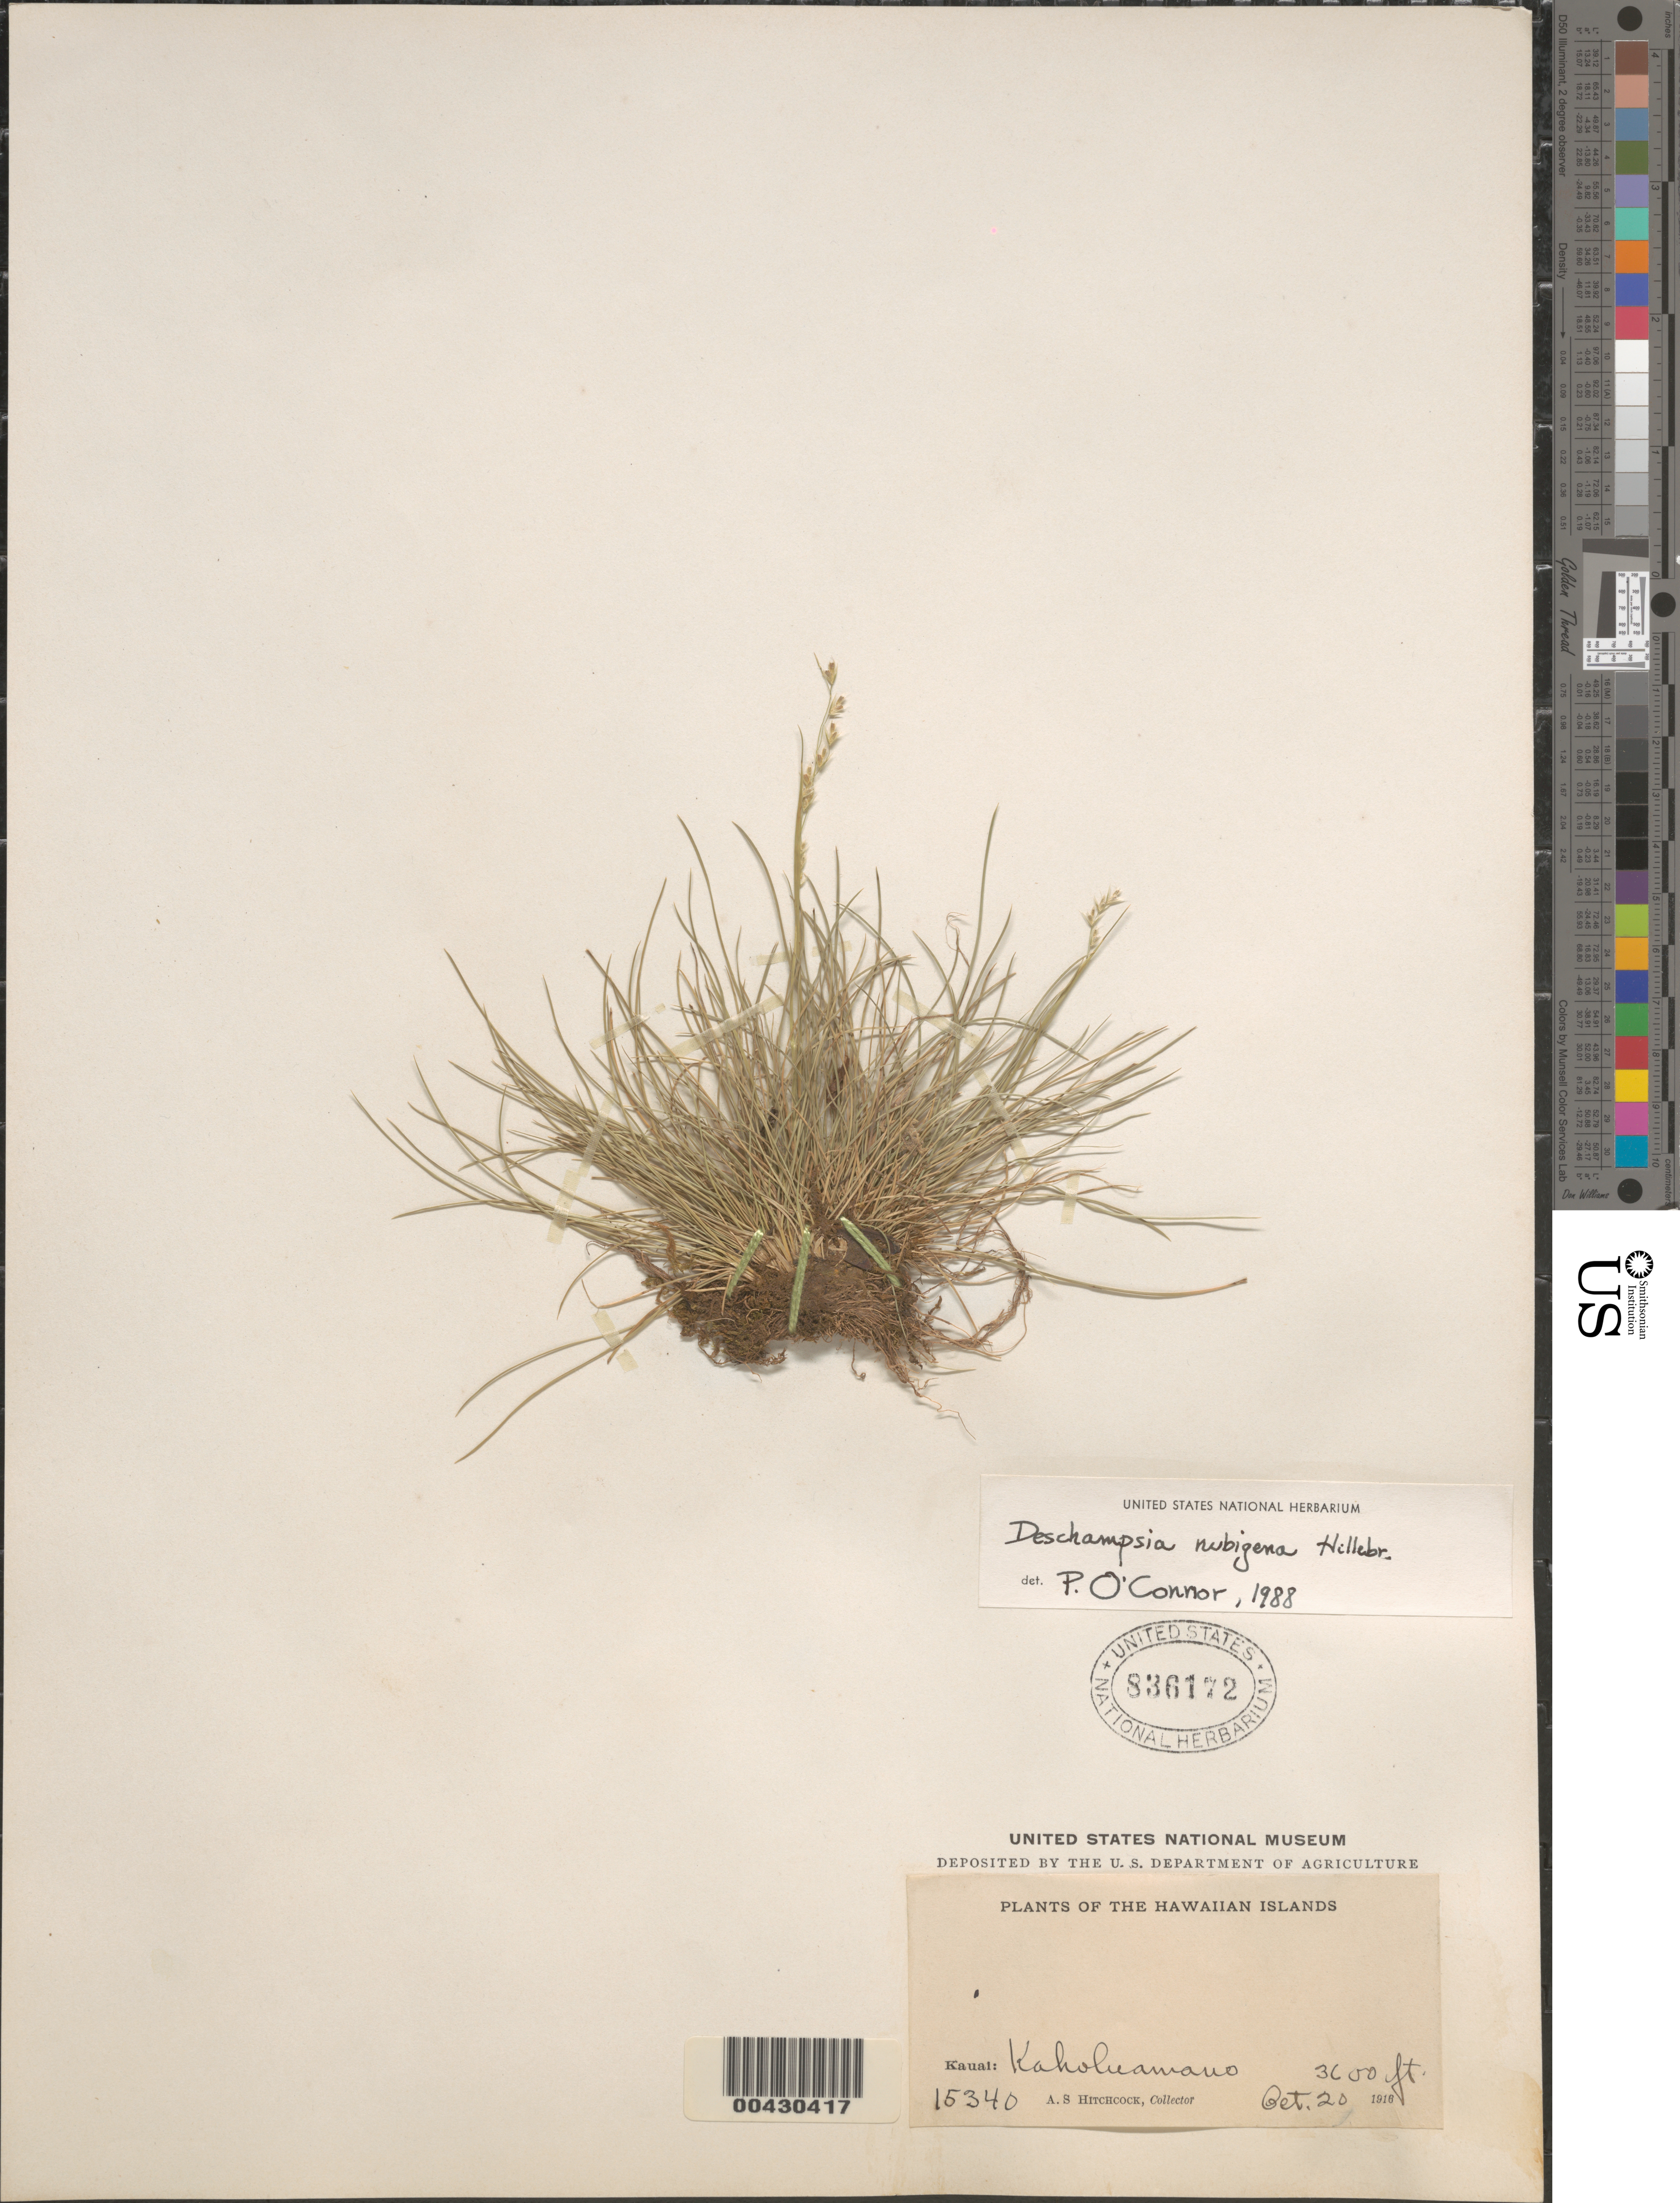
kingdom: Plantae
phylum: Tracheophyta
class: Liliopsida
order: Poales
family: Poaceae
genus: Deschampsia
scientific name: Deschampsia nubigena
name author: Hillebr.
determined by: O'Connor, P.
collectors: A. S. Hitchcock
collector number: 15340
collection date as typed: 20 Oct 1916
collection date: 1916-10-20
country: United States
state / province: Hawaii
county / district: Kauai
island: Kaua'i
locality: Kaholuamano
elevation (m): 1097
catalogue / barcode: US 836172